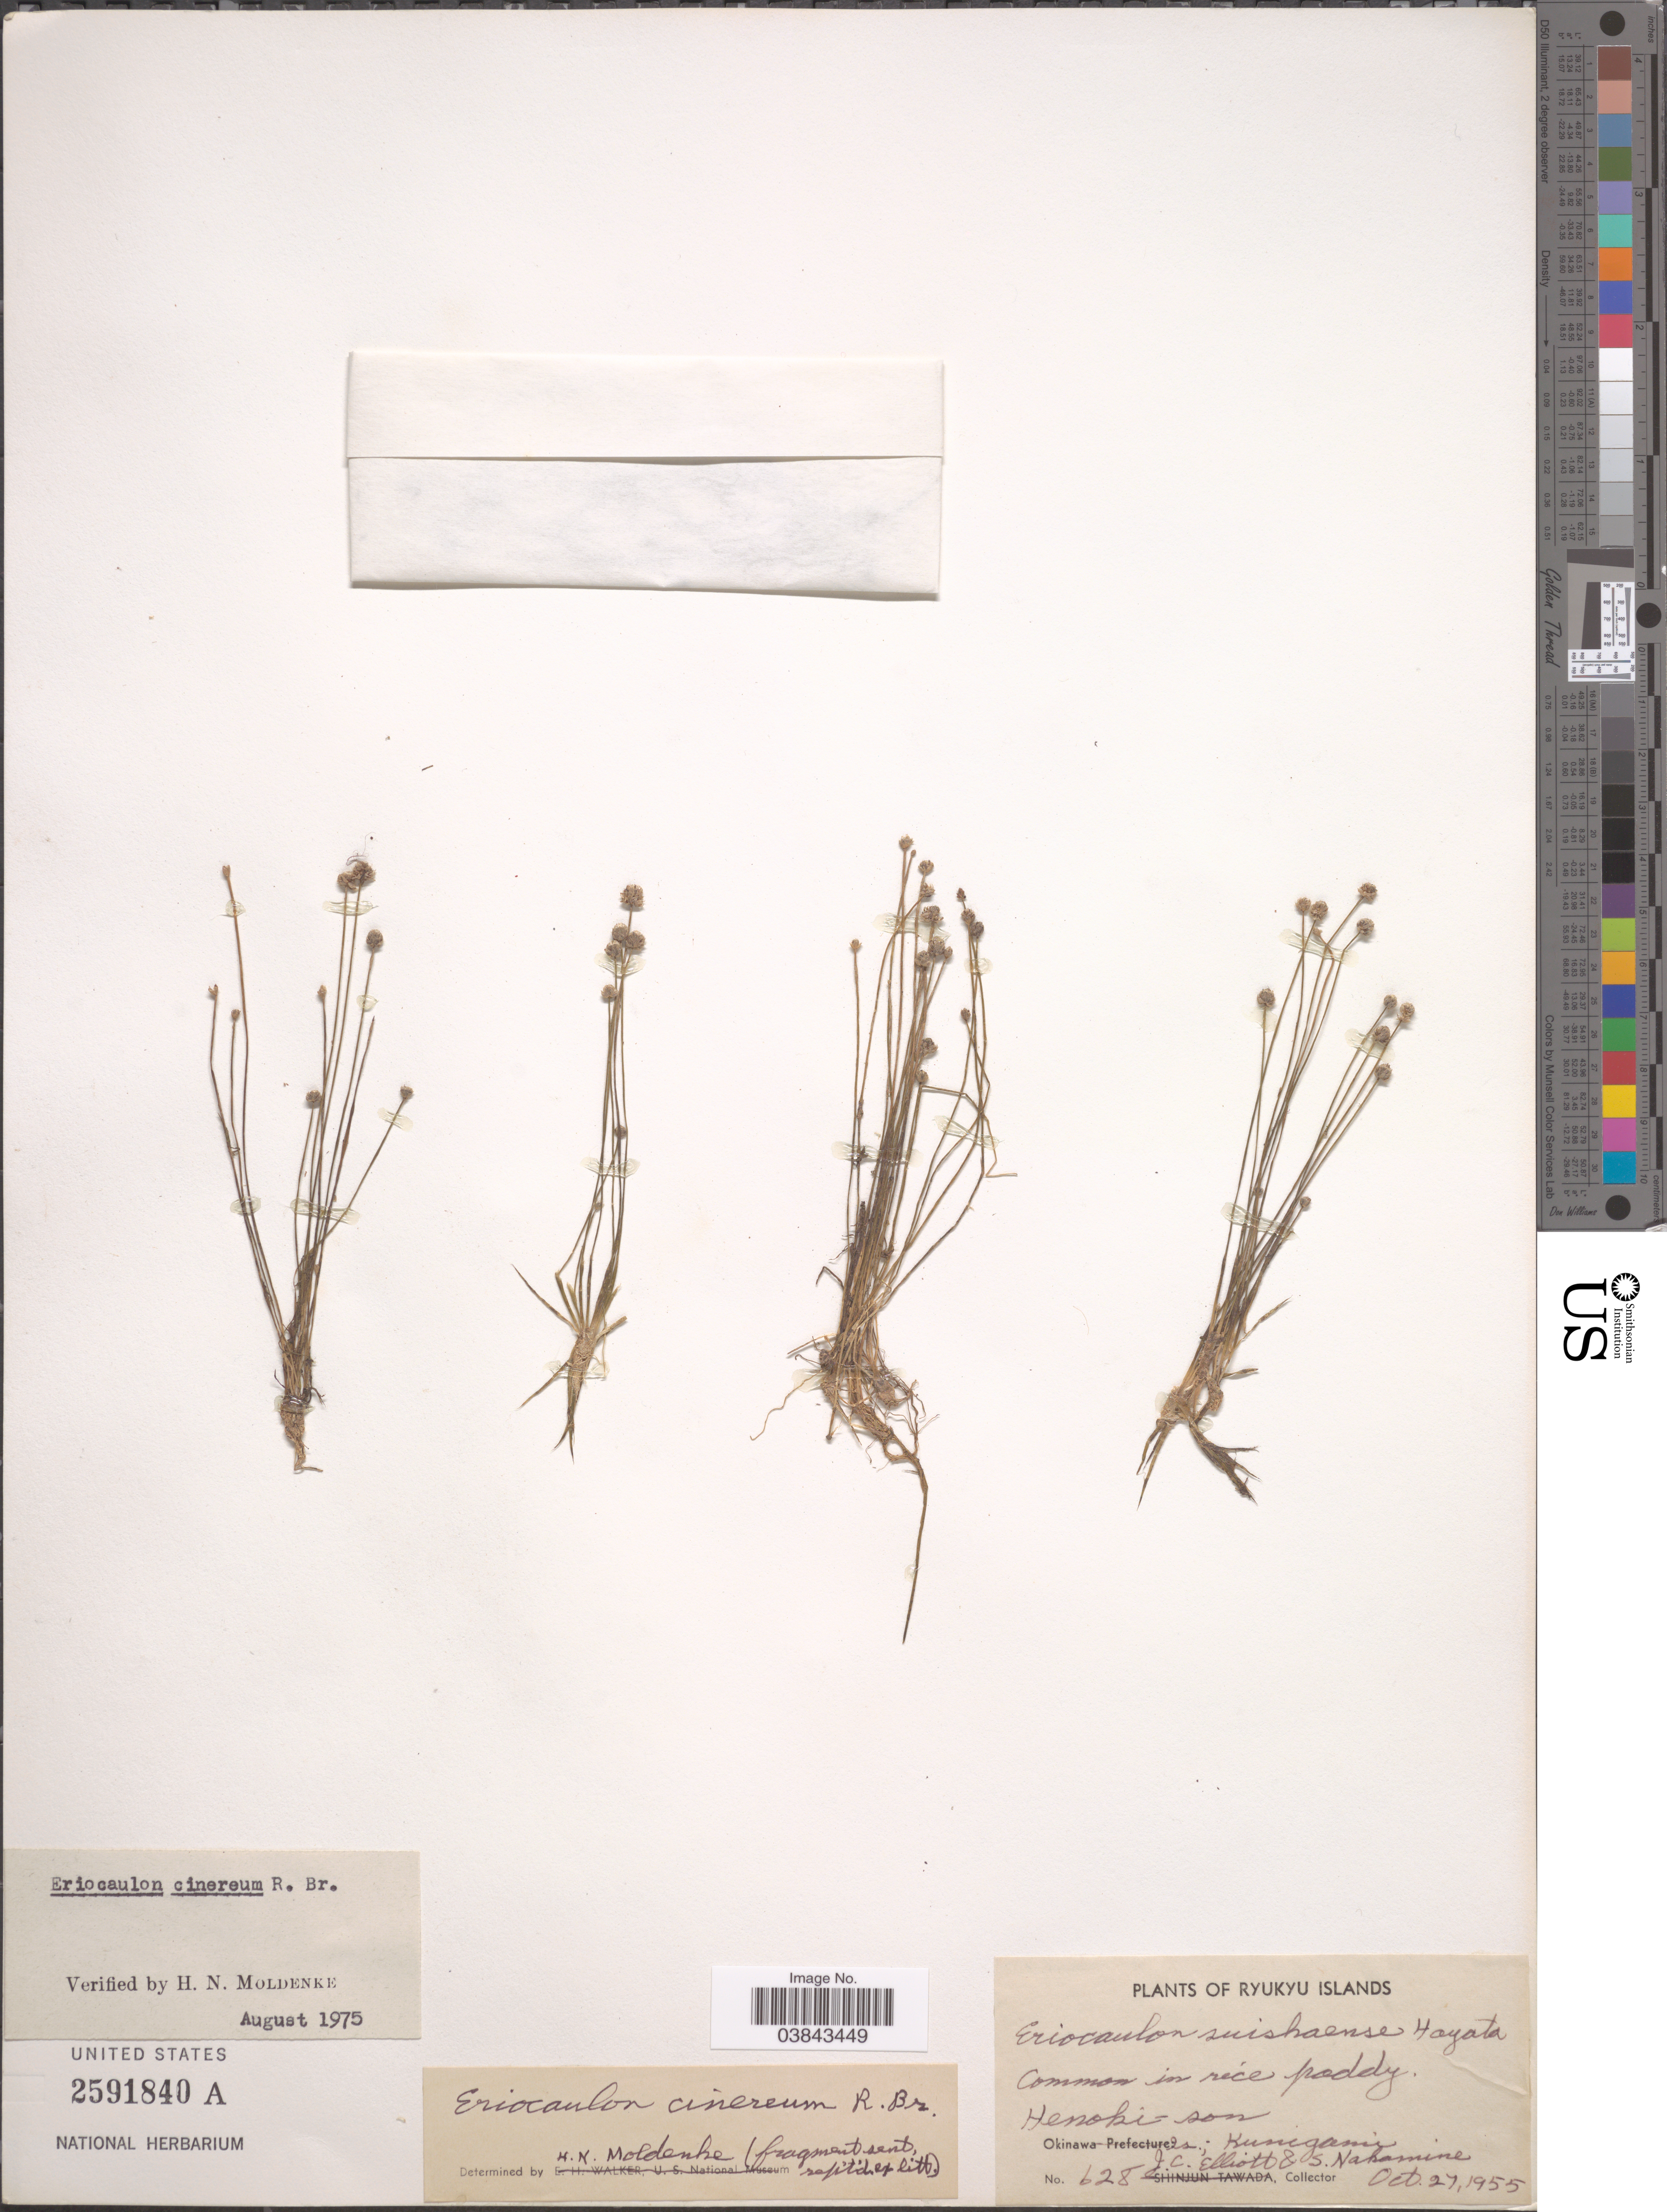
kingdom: Plantae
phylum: Tracheophyta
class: Liliopsida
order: Poales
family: Eriocaulaceae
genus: Eriocaulon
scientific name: Eriocaulon cinereum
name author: R. Br.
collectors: J. C. Elliott & S. Nakamine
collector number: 628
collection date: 1955-10-27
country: Japan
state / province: Okinawa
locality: Ryukyu Islands. Henoki-son. Okinawa Is; Kunigami.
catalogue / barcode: US 2591840A